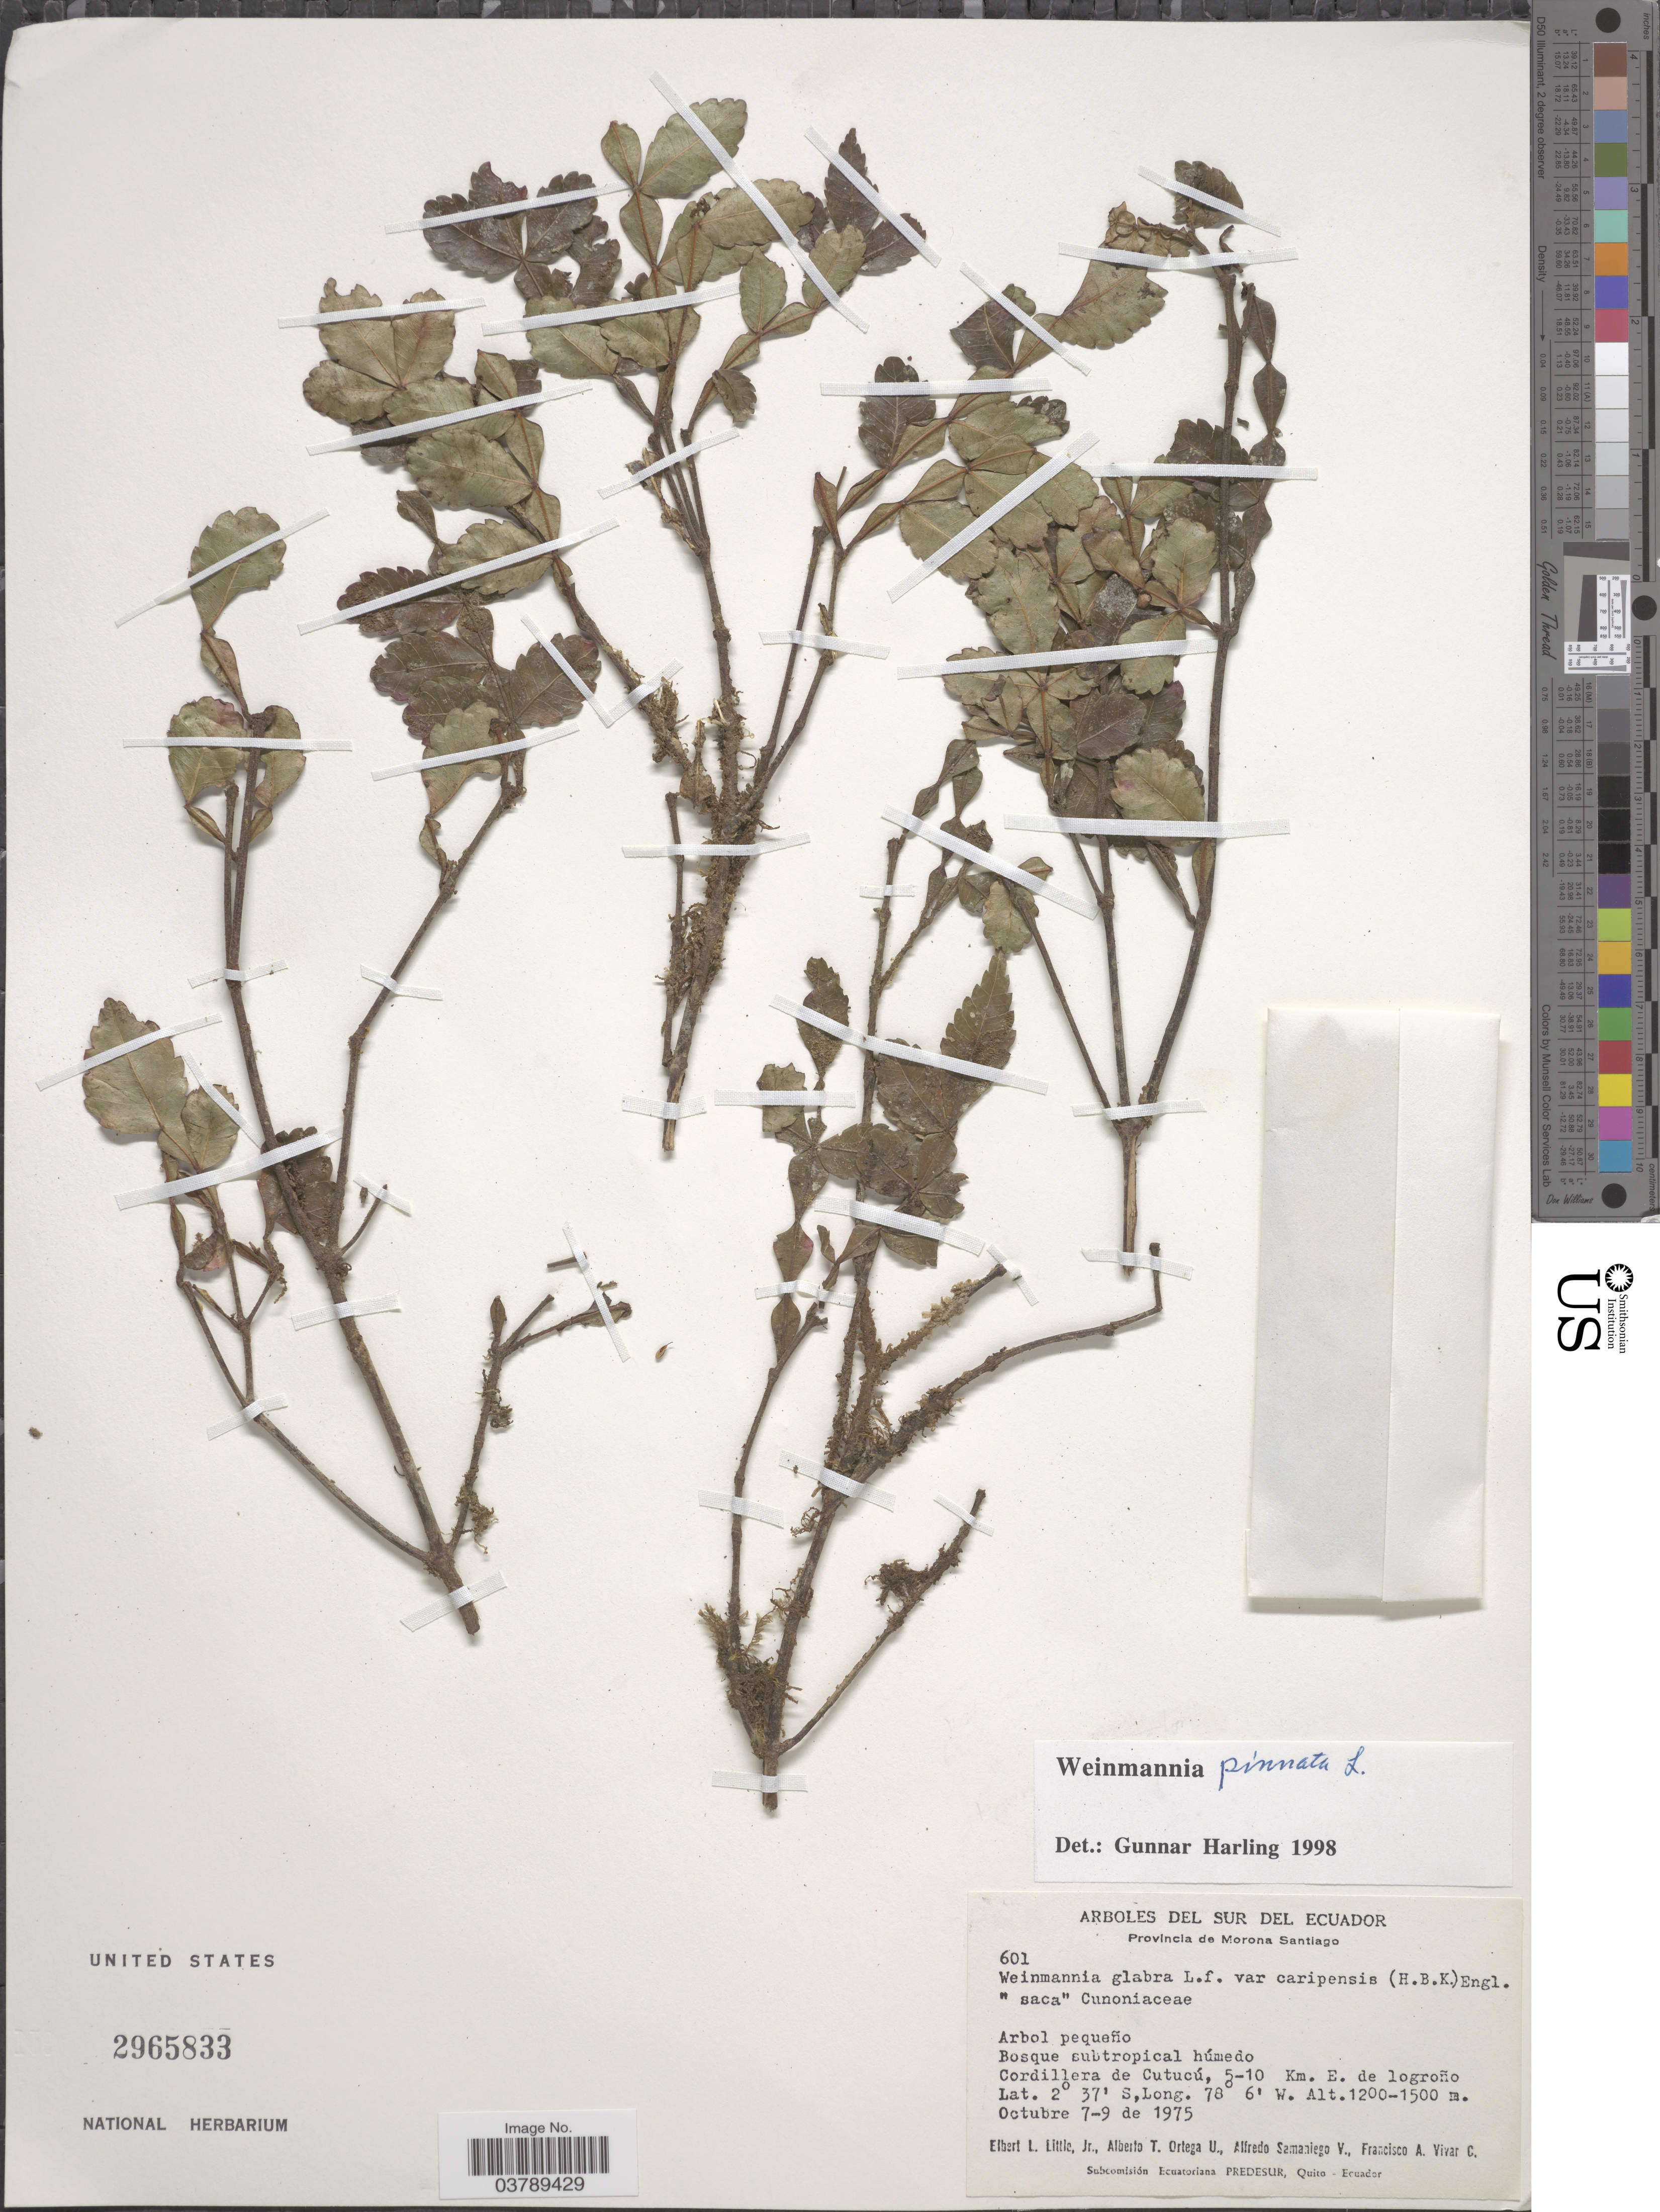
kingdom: Plantae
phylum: Tracheophyta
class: Magnoliopsida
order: Oxalidales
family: Cunoniaceae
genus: Weinmannia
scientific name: Weinmannia pinnata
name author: L.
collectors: E. L. Little, A. T. Ortega U., A. V. Samaniego & F. A. Vivar C.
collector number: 601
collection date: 1975-10-07/1975-10-09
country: Ecuador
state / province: Morona-Santiago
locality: Cordillera de Cutucú, 5-10 Km. E. de logroño.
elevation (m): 1200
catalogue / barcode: US 2965833